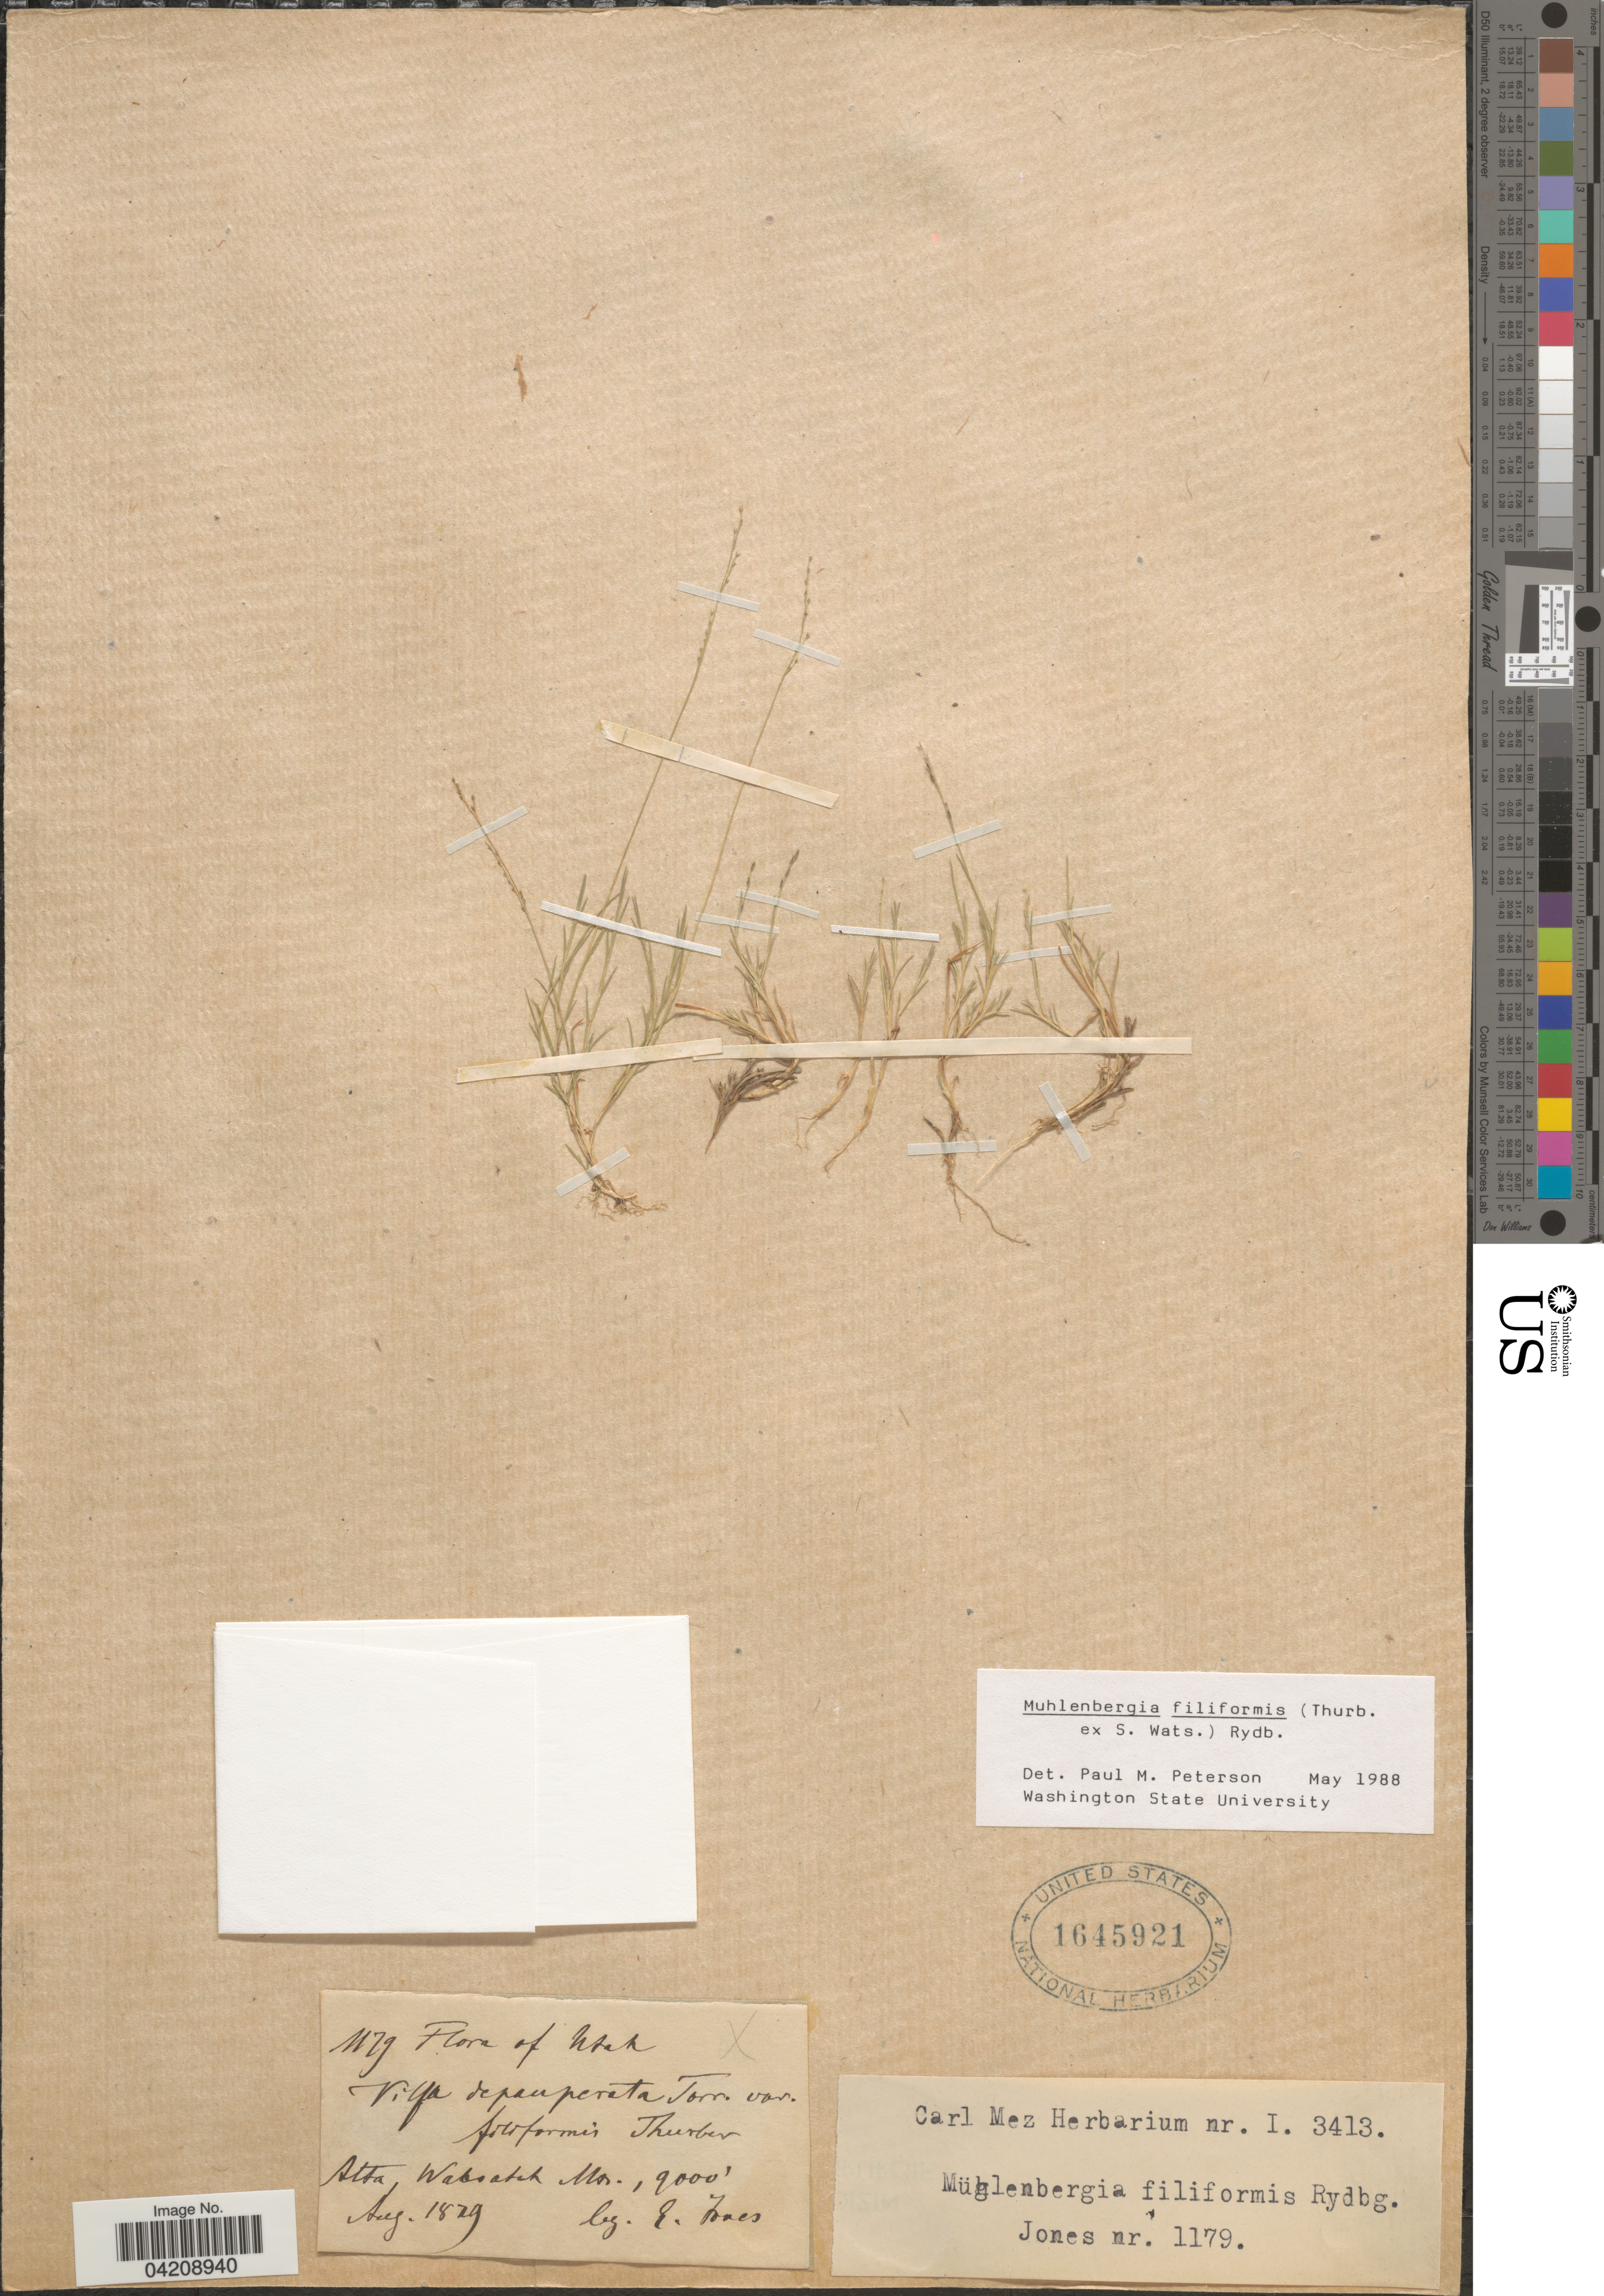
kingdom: Plantae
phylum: Tracheophyta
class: Liliopsida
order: Poales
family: Poaceae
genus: Muhlenbergia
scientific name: Muhlenbergia filiformis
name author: (Thurb. ex S. Watson) Rydb.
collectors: E. Jones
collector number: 1179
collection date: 1829-08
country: United States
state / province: Utah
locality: Alta, Wabsatch Mts.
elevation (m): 2743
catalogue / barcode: US 1645921